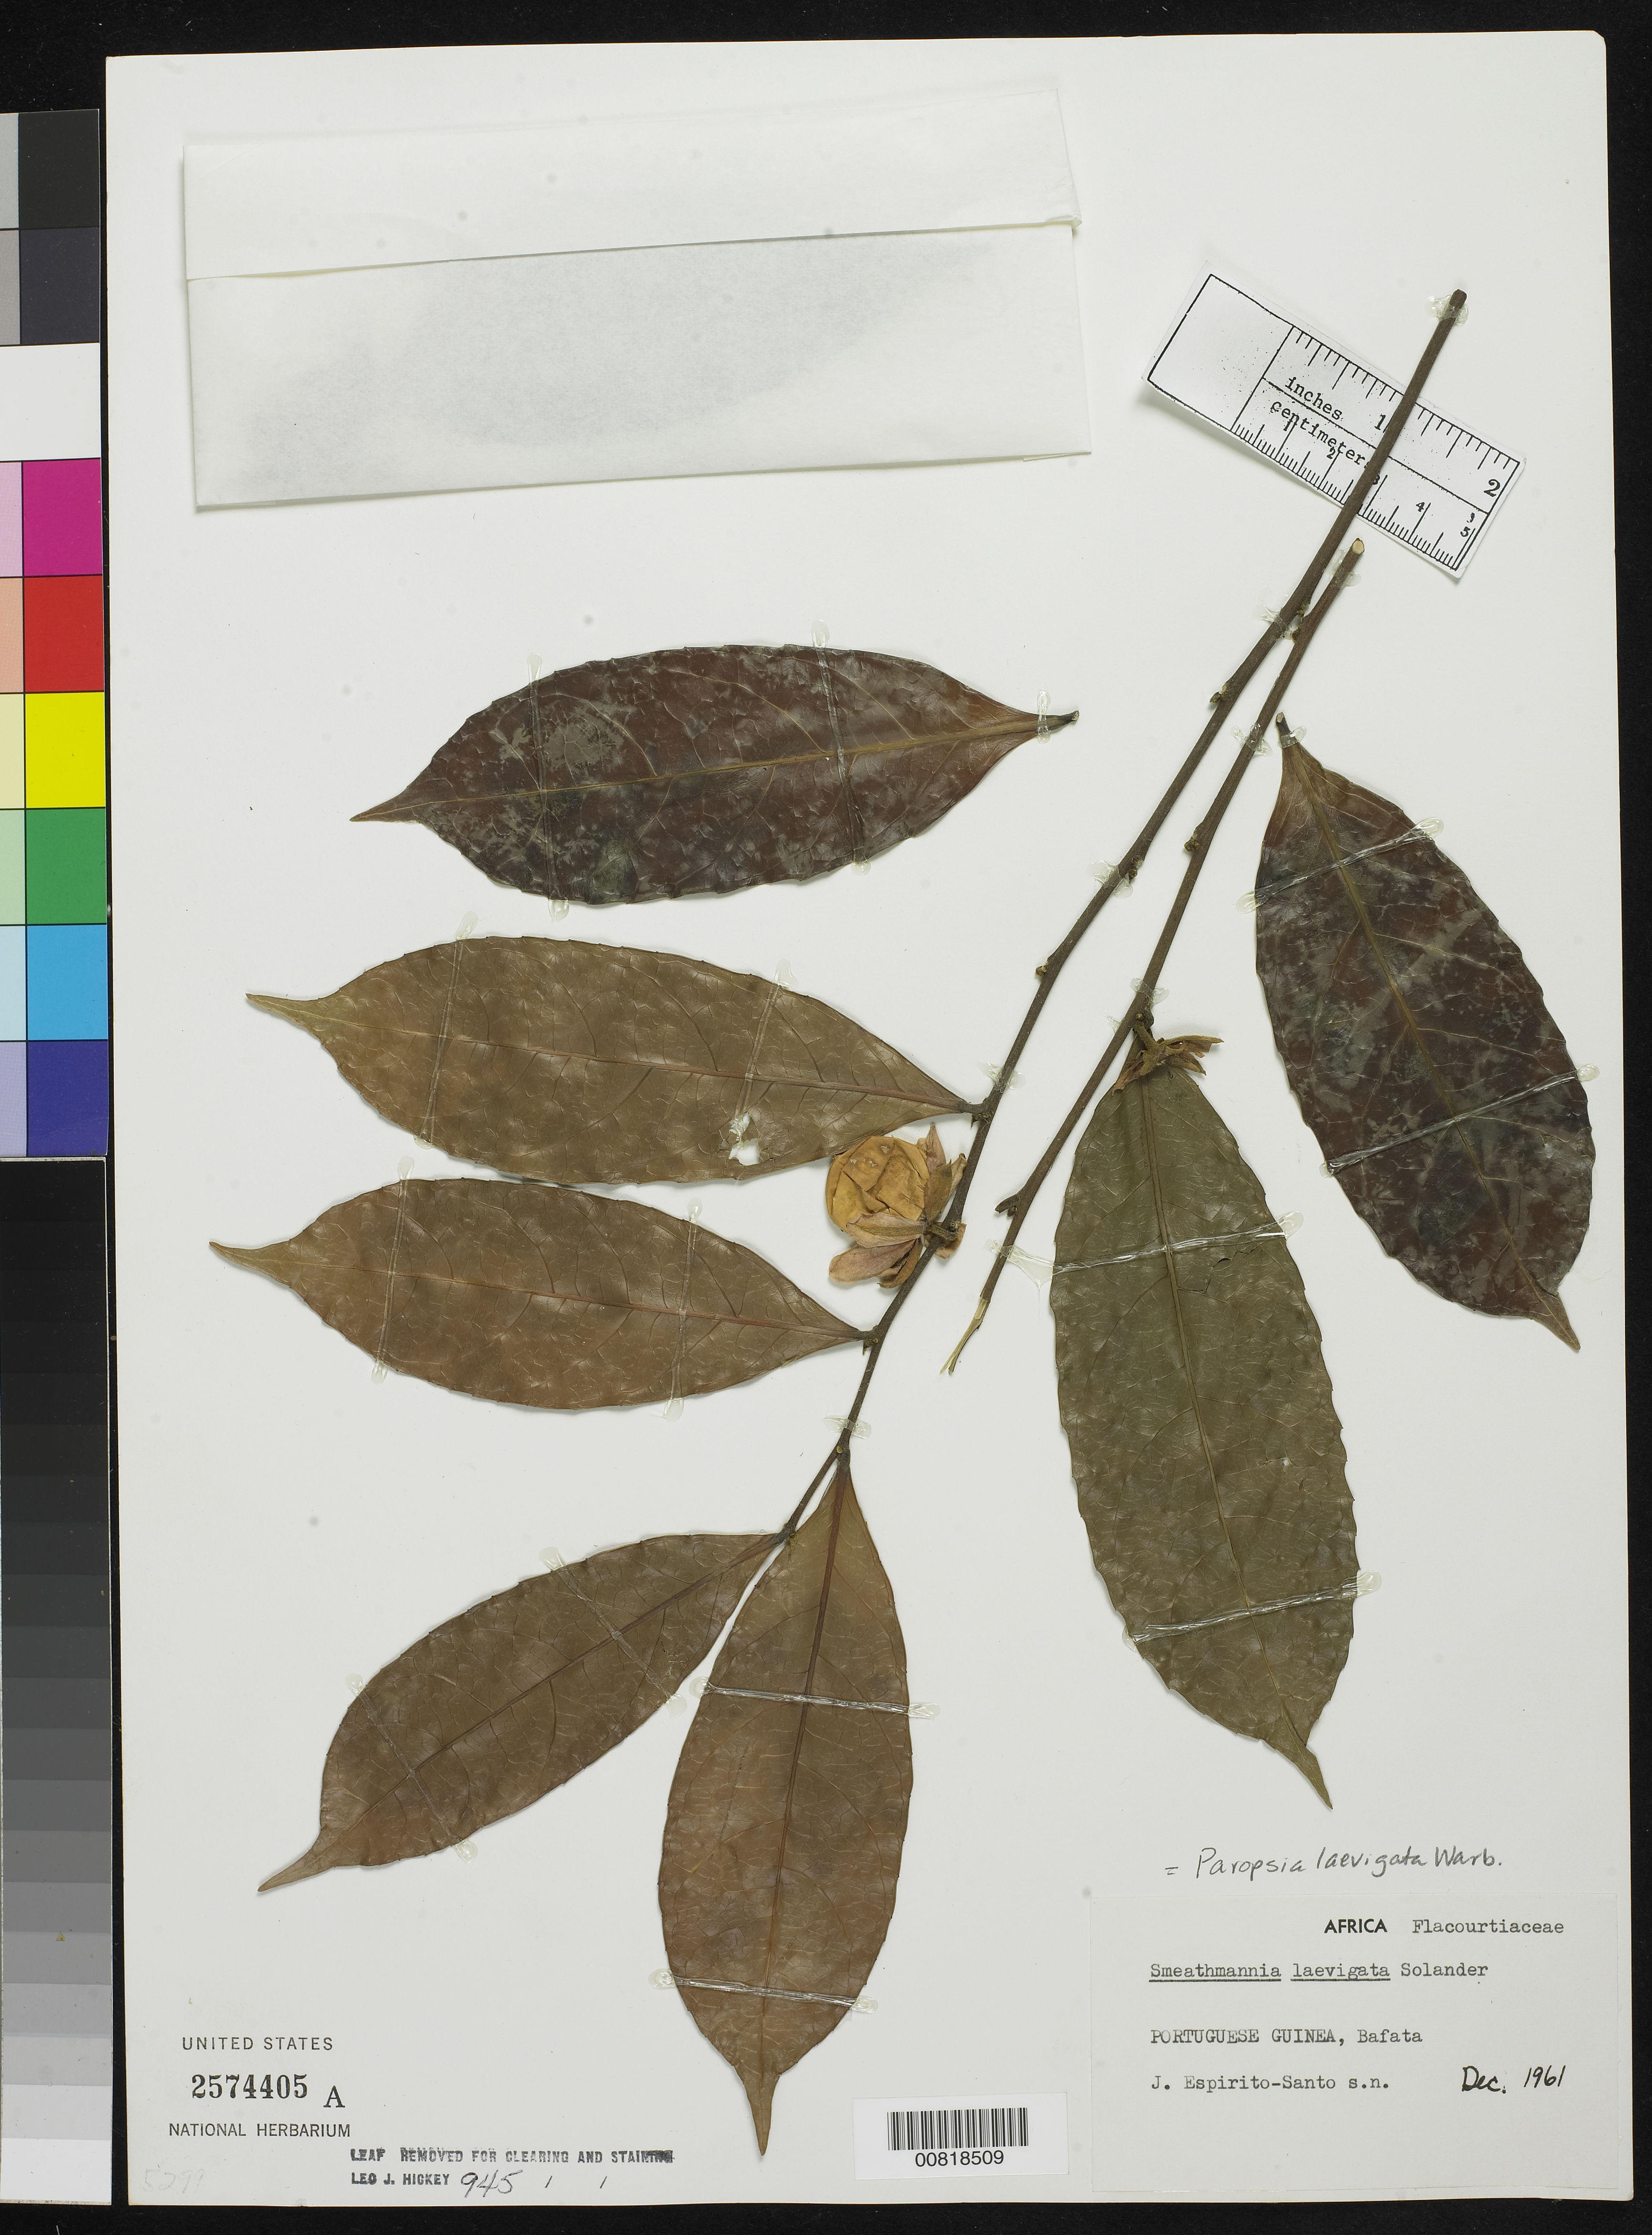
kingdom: Plantae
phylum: Tracheophyta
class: Magnoliopsida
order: Malpighiales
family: Passifloraceae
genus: Paropsia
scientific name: Paropsia laevigata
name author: Warb.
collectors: J. Espirito-Santo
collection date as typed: Dec 1961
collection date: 1961-12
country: Guinea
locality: Portugese Guinea, Bafata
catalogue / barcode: US 2574405A